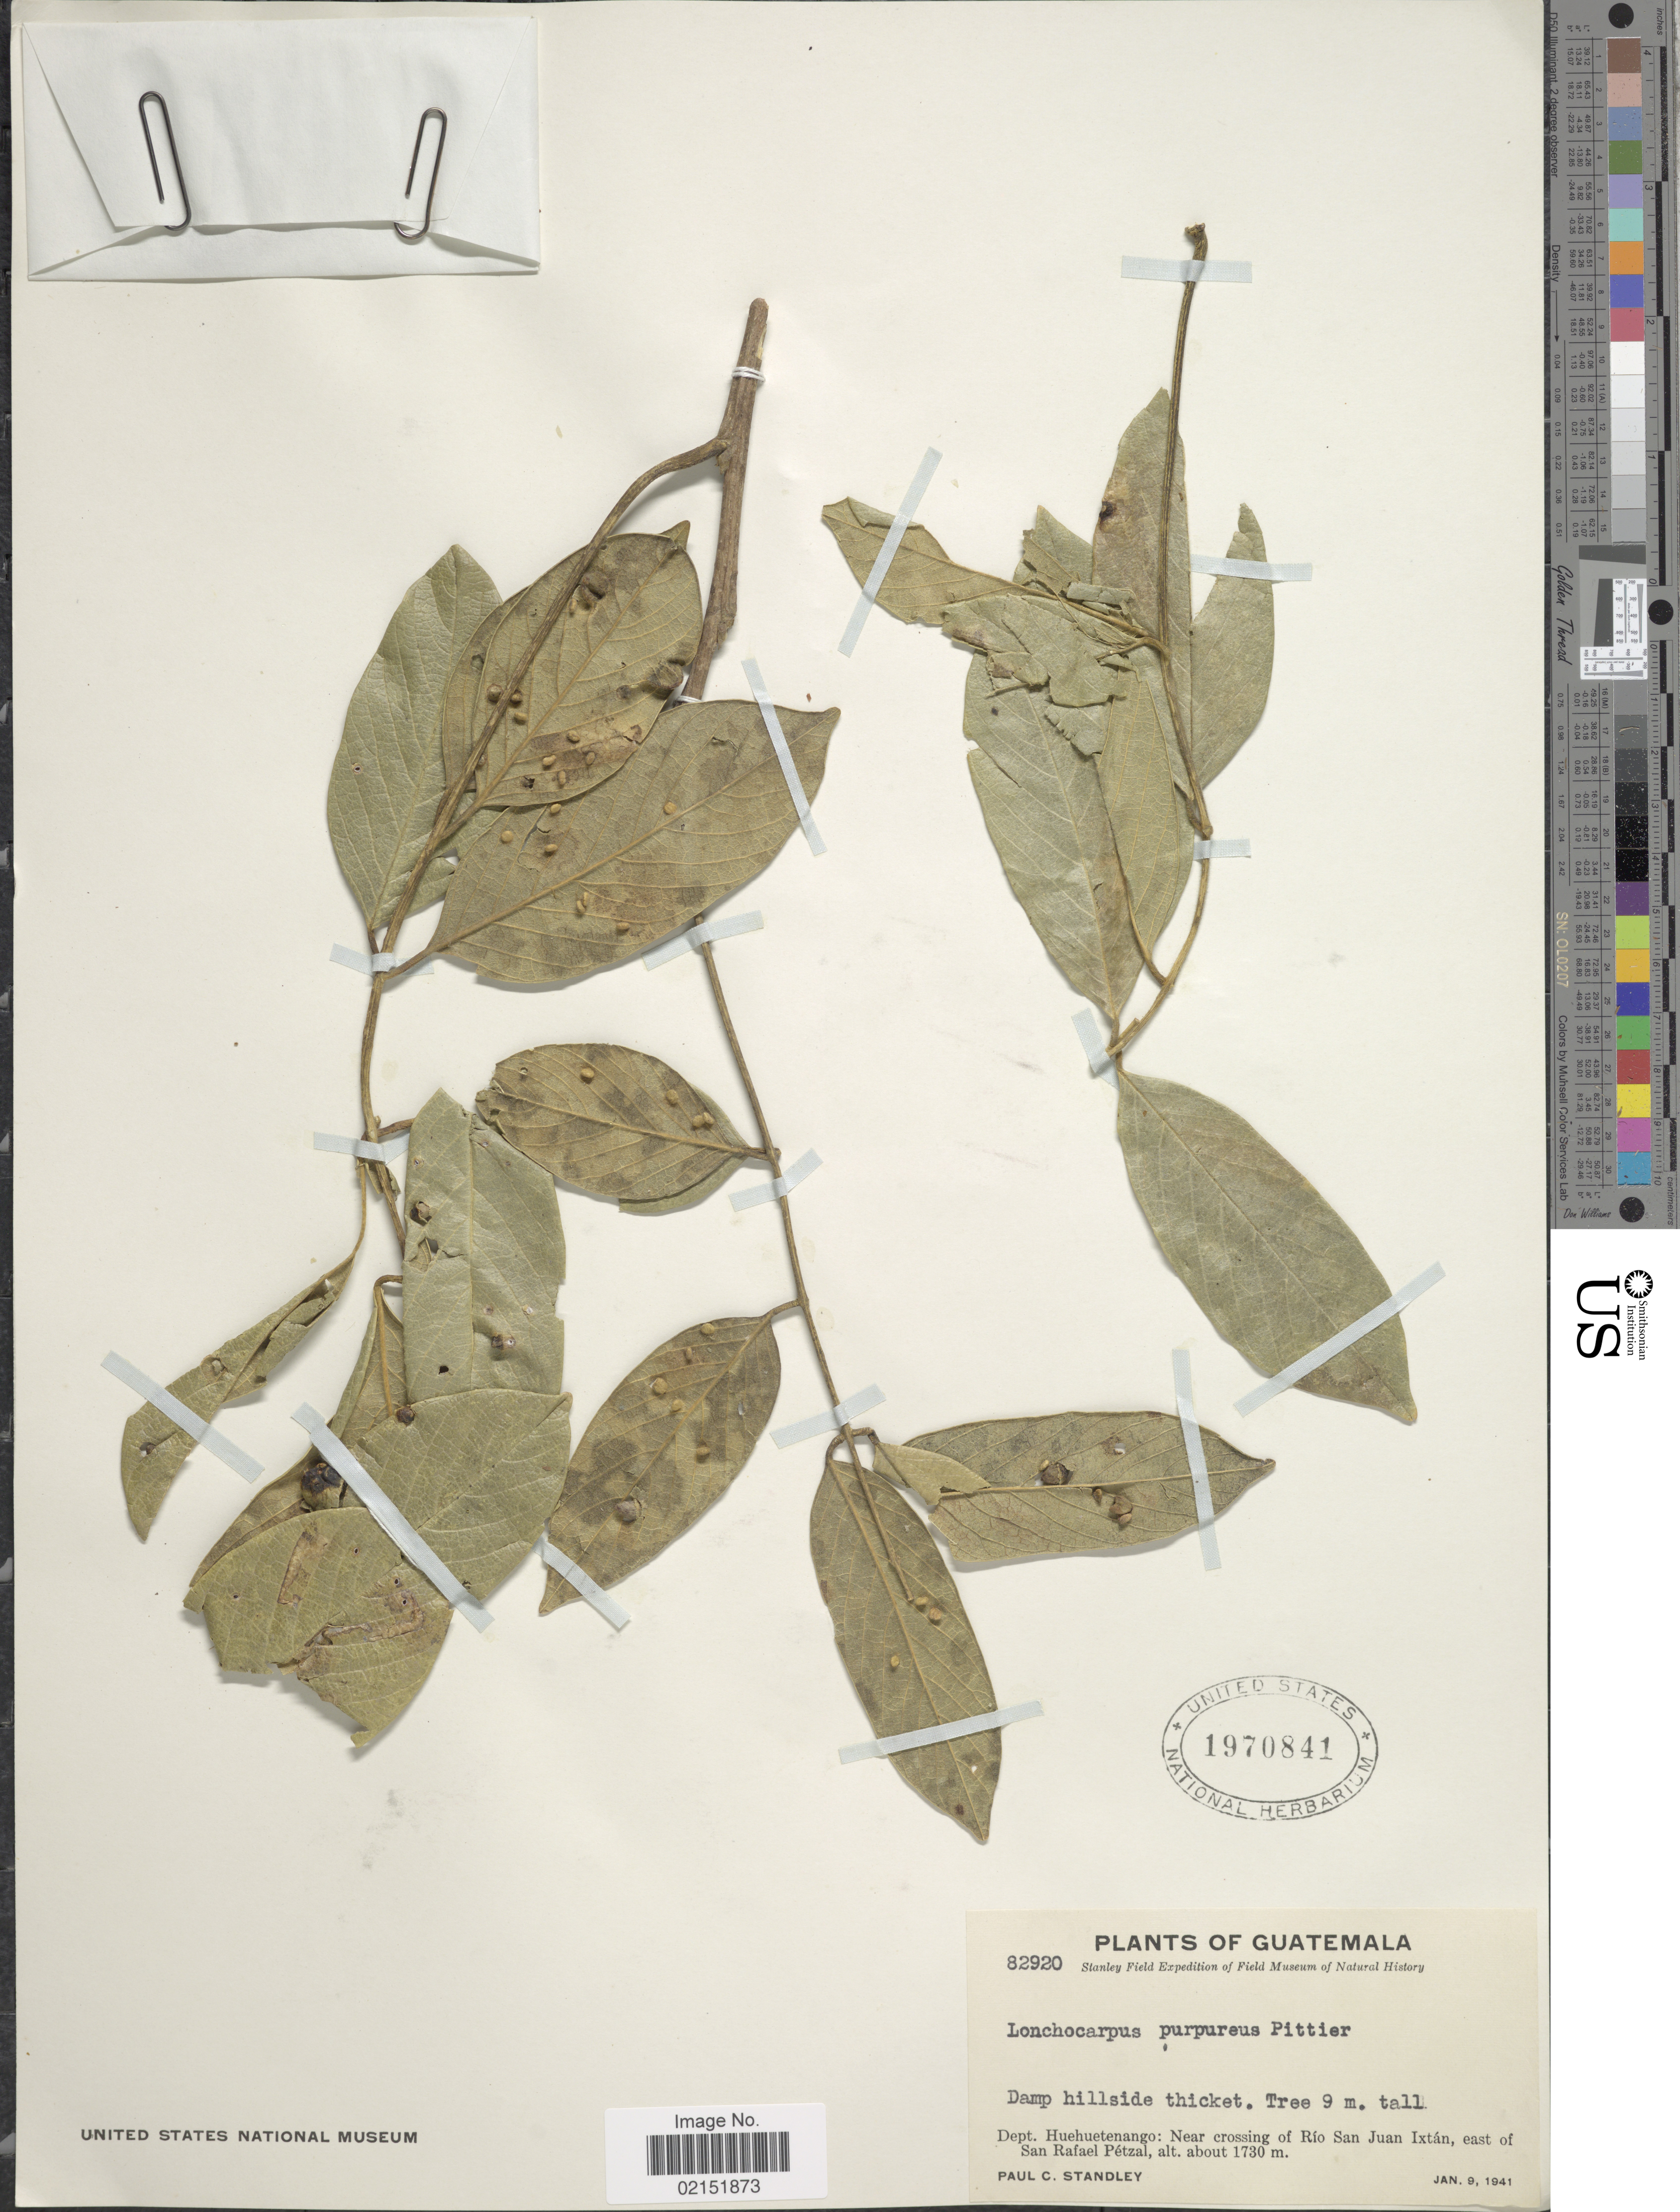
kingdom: Plantae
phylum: Tracheophyta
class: Magnoliopsida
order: Fabales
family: Fabaceae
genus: Lonchocarpus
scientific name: Lonchocarpus purpureus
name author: Pittier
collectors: P. C. Standley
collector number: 82920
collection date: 1941-01-09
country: Guatemala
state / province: Huehuetenango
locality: Near crossing of Rio San Juan Ixtan, east of San Rafael Petzal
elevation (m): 1730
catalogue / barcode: US 1970841